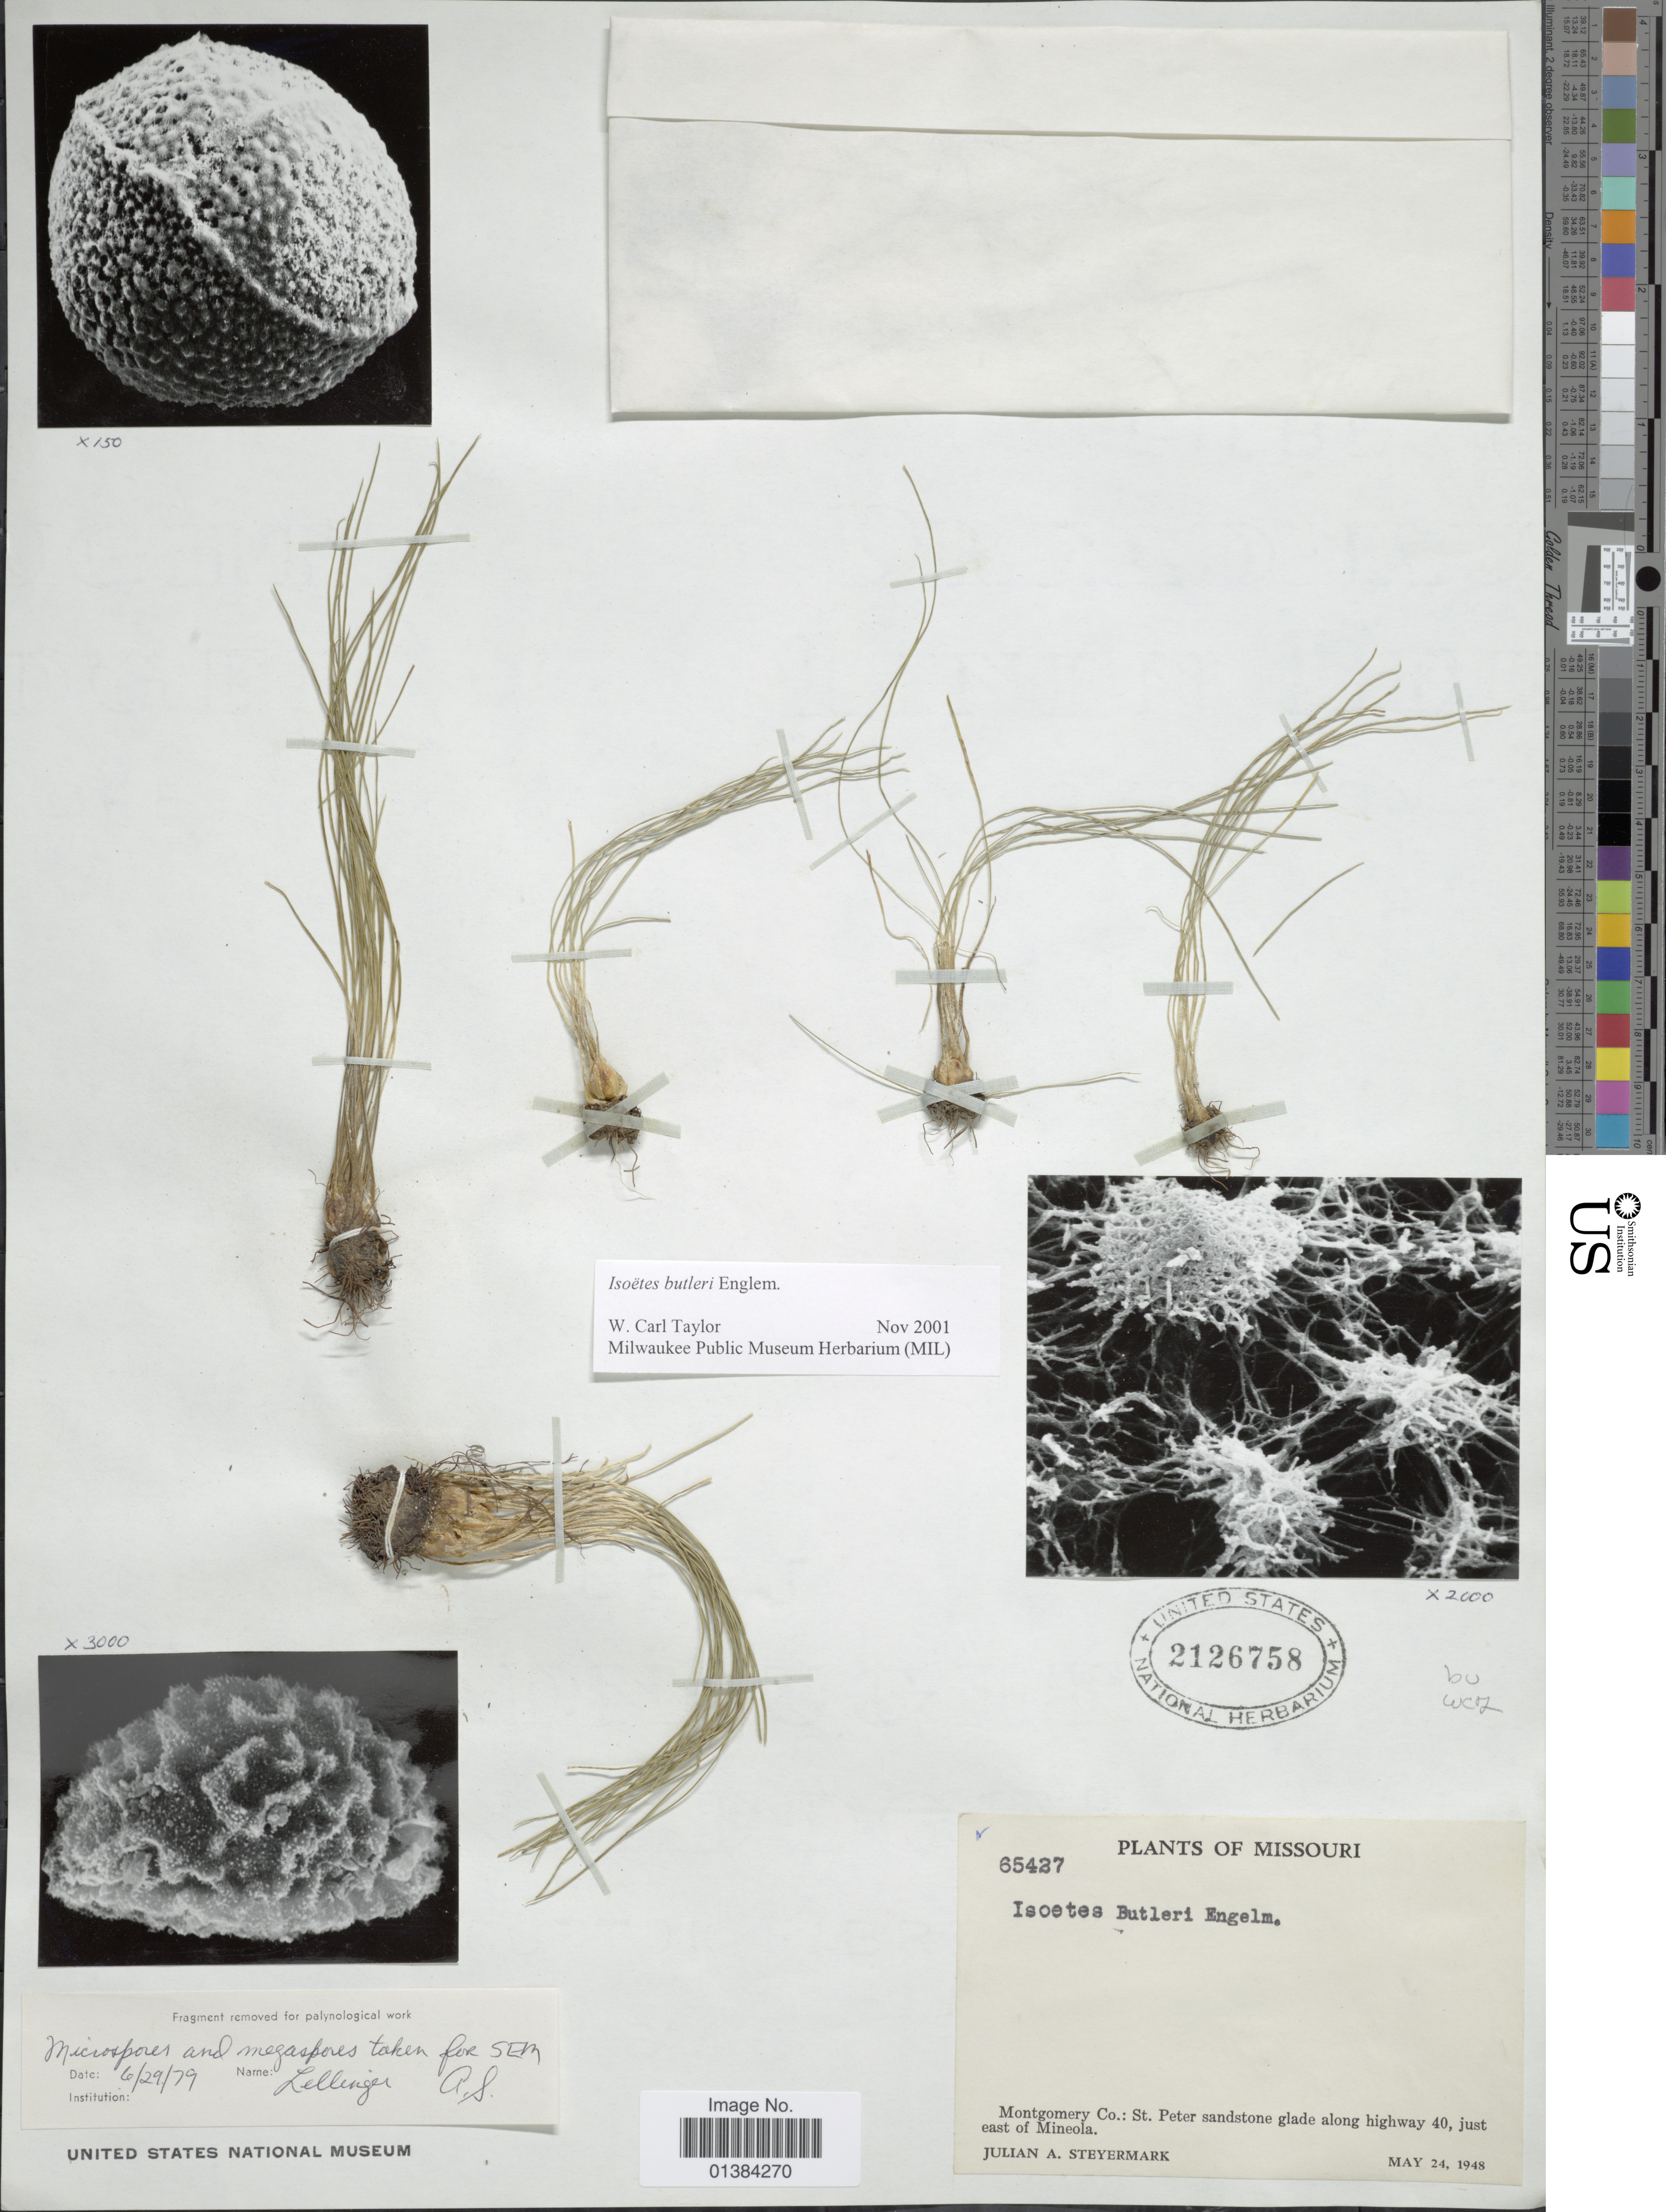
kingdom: Plantae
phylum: Tracheophyta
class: Lycopodiopsida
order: Isoetales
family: Isoetaceae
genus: Isoetes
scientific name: Isoetes butleri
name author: Engelm.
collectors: J. Steyermark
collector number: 65427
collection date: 1948-05-24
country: United States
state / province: Missouri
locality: Montgomery Co.: St. Peter sandstone glade along highway 40, just east of Mineola.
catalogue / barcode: US 2126758